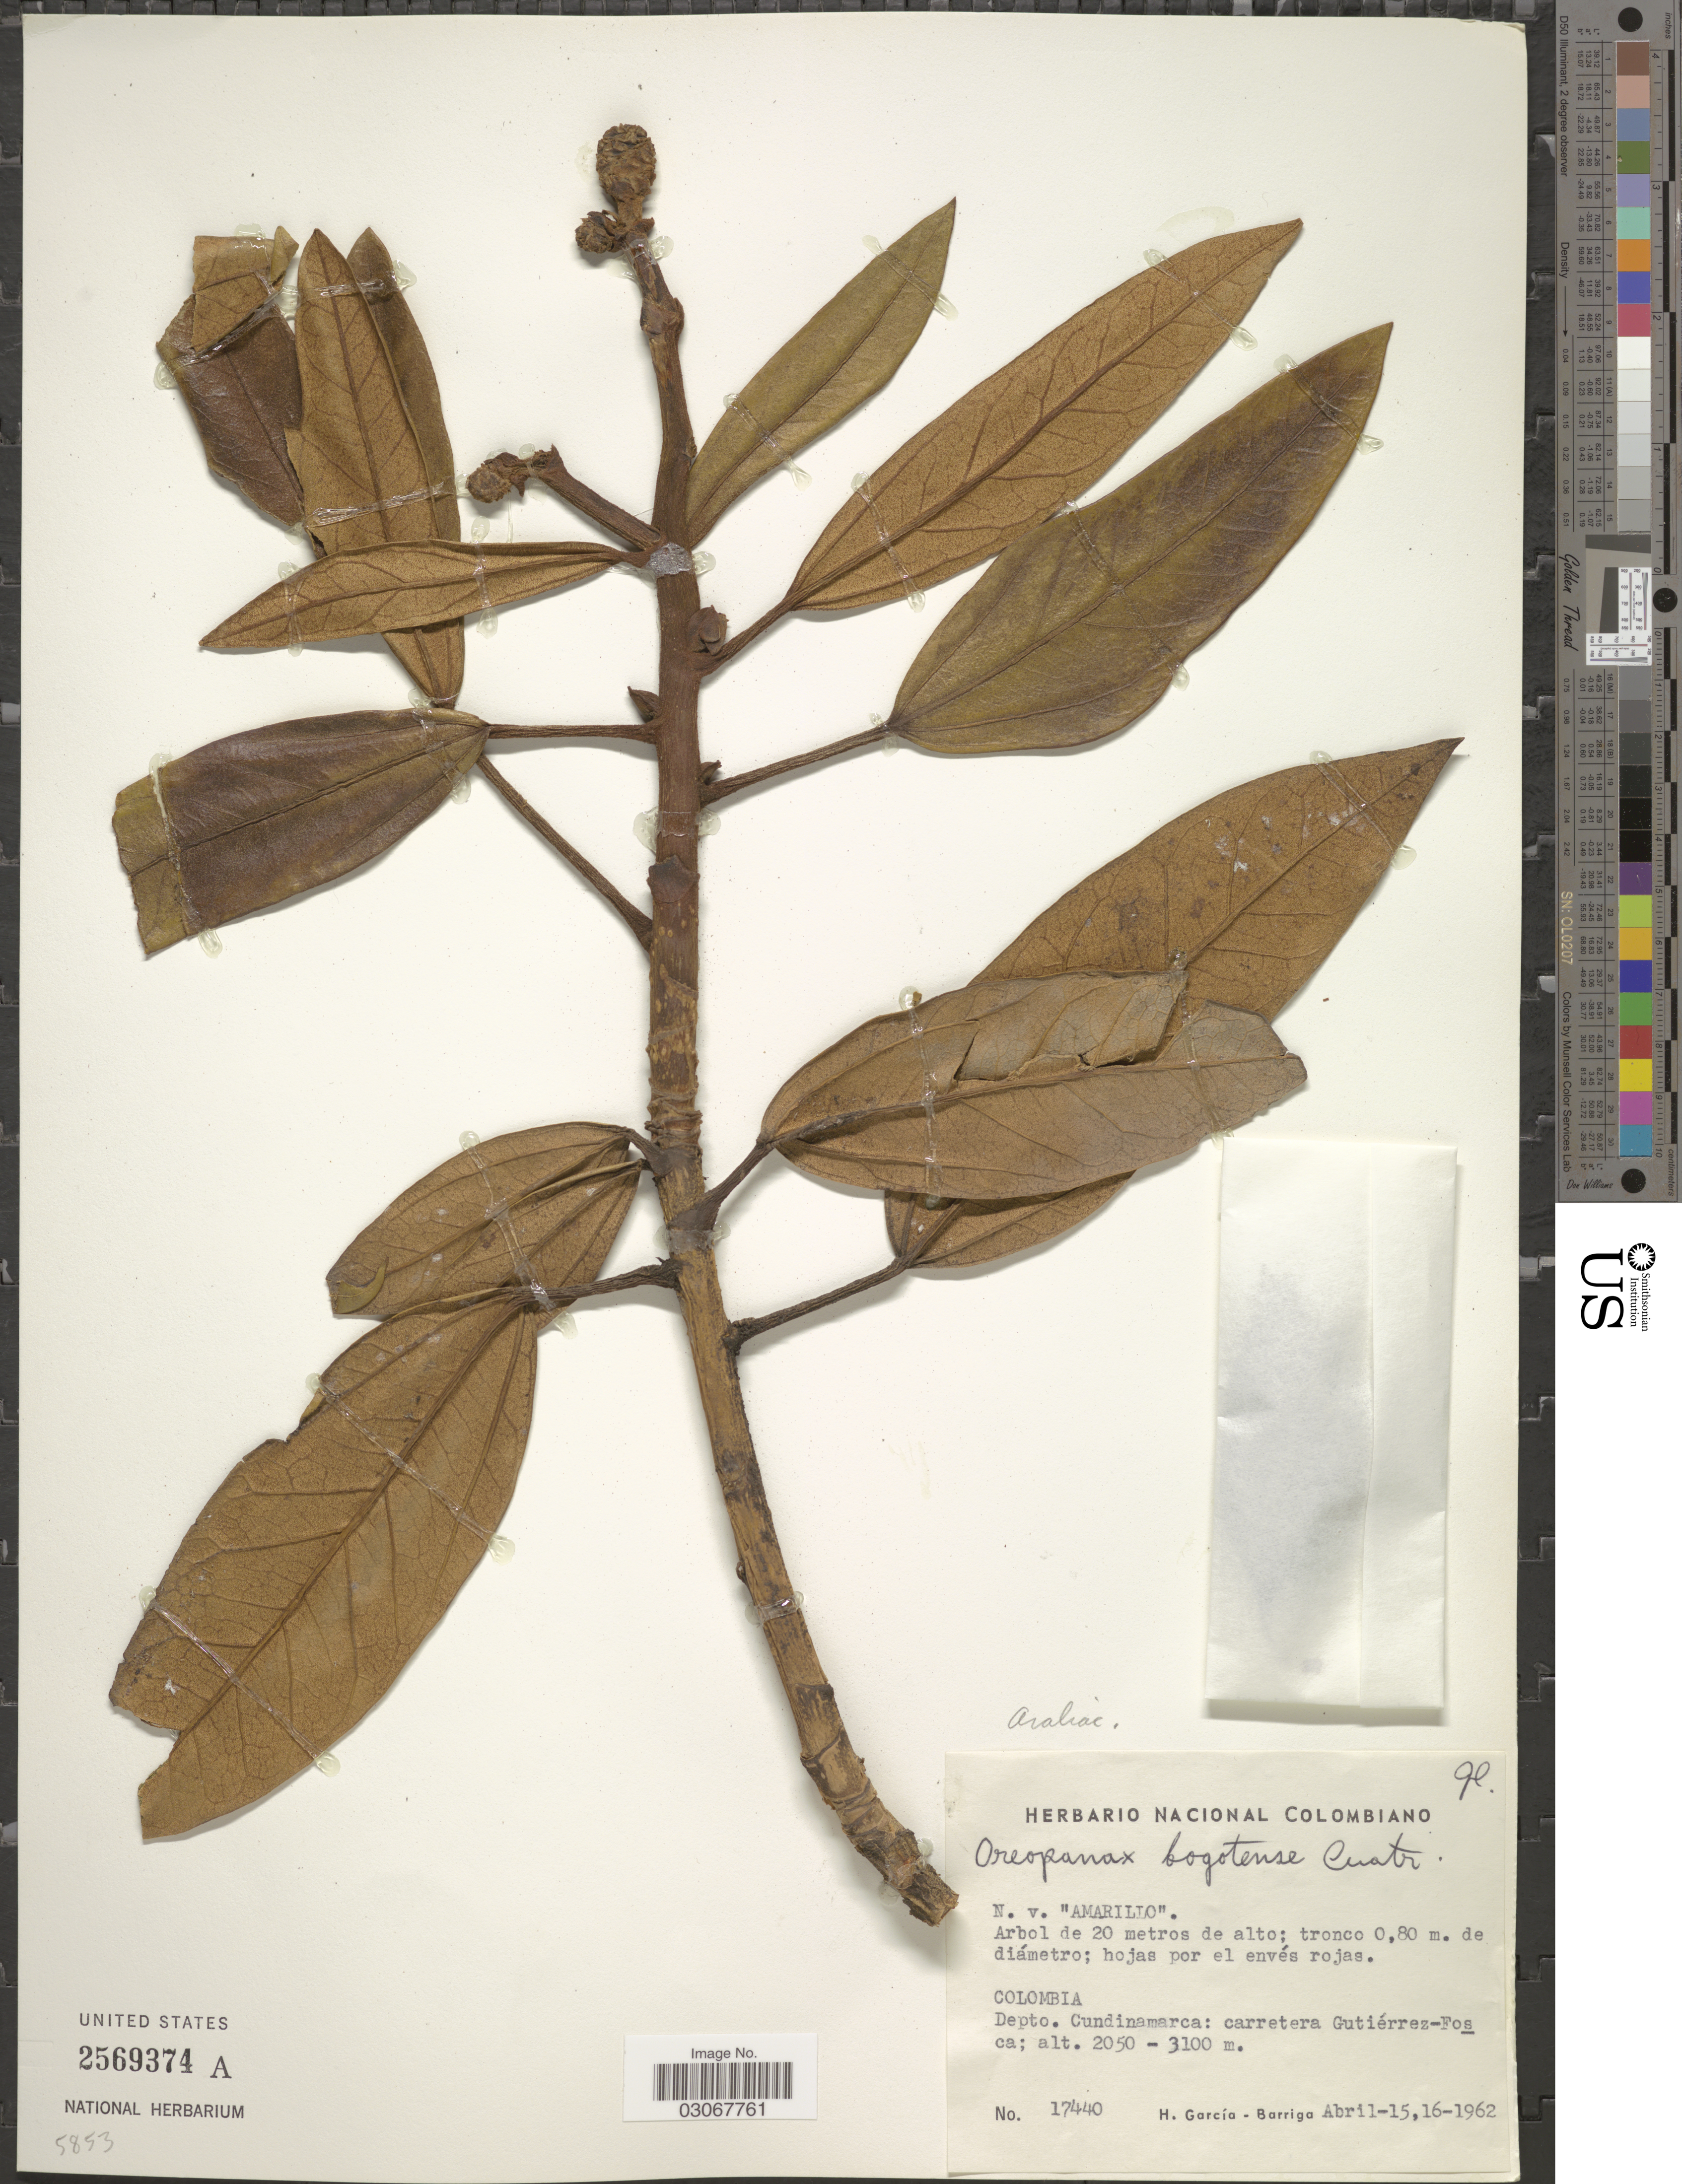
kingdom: Plantae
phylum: Tracheophyta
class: Magnoliopsida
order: Apiales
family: Araliaceae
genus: Oreopanax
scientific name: Oreopanax bogotense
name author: Cuatrec.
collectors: H. García Barriga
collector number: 17440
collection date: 1962-04-15/1962-04-16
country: Colombia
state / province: Cundinamarca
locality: Depto. Cundinamarca: carretera Gutiérrez-Fosca.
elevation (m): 2050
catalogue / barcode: US 2569374A